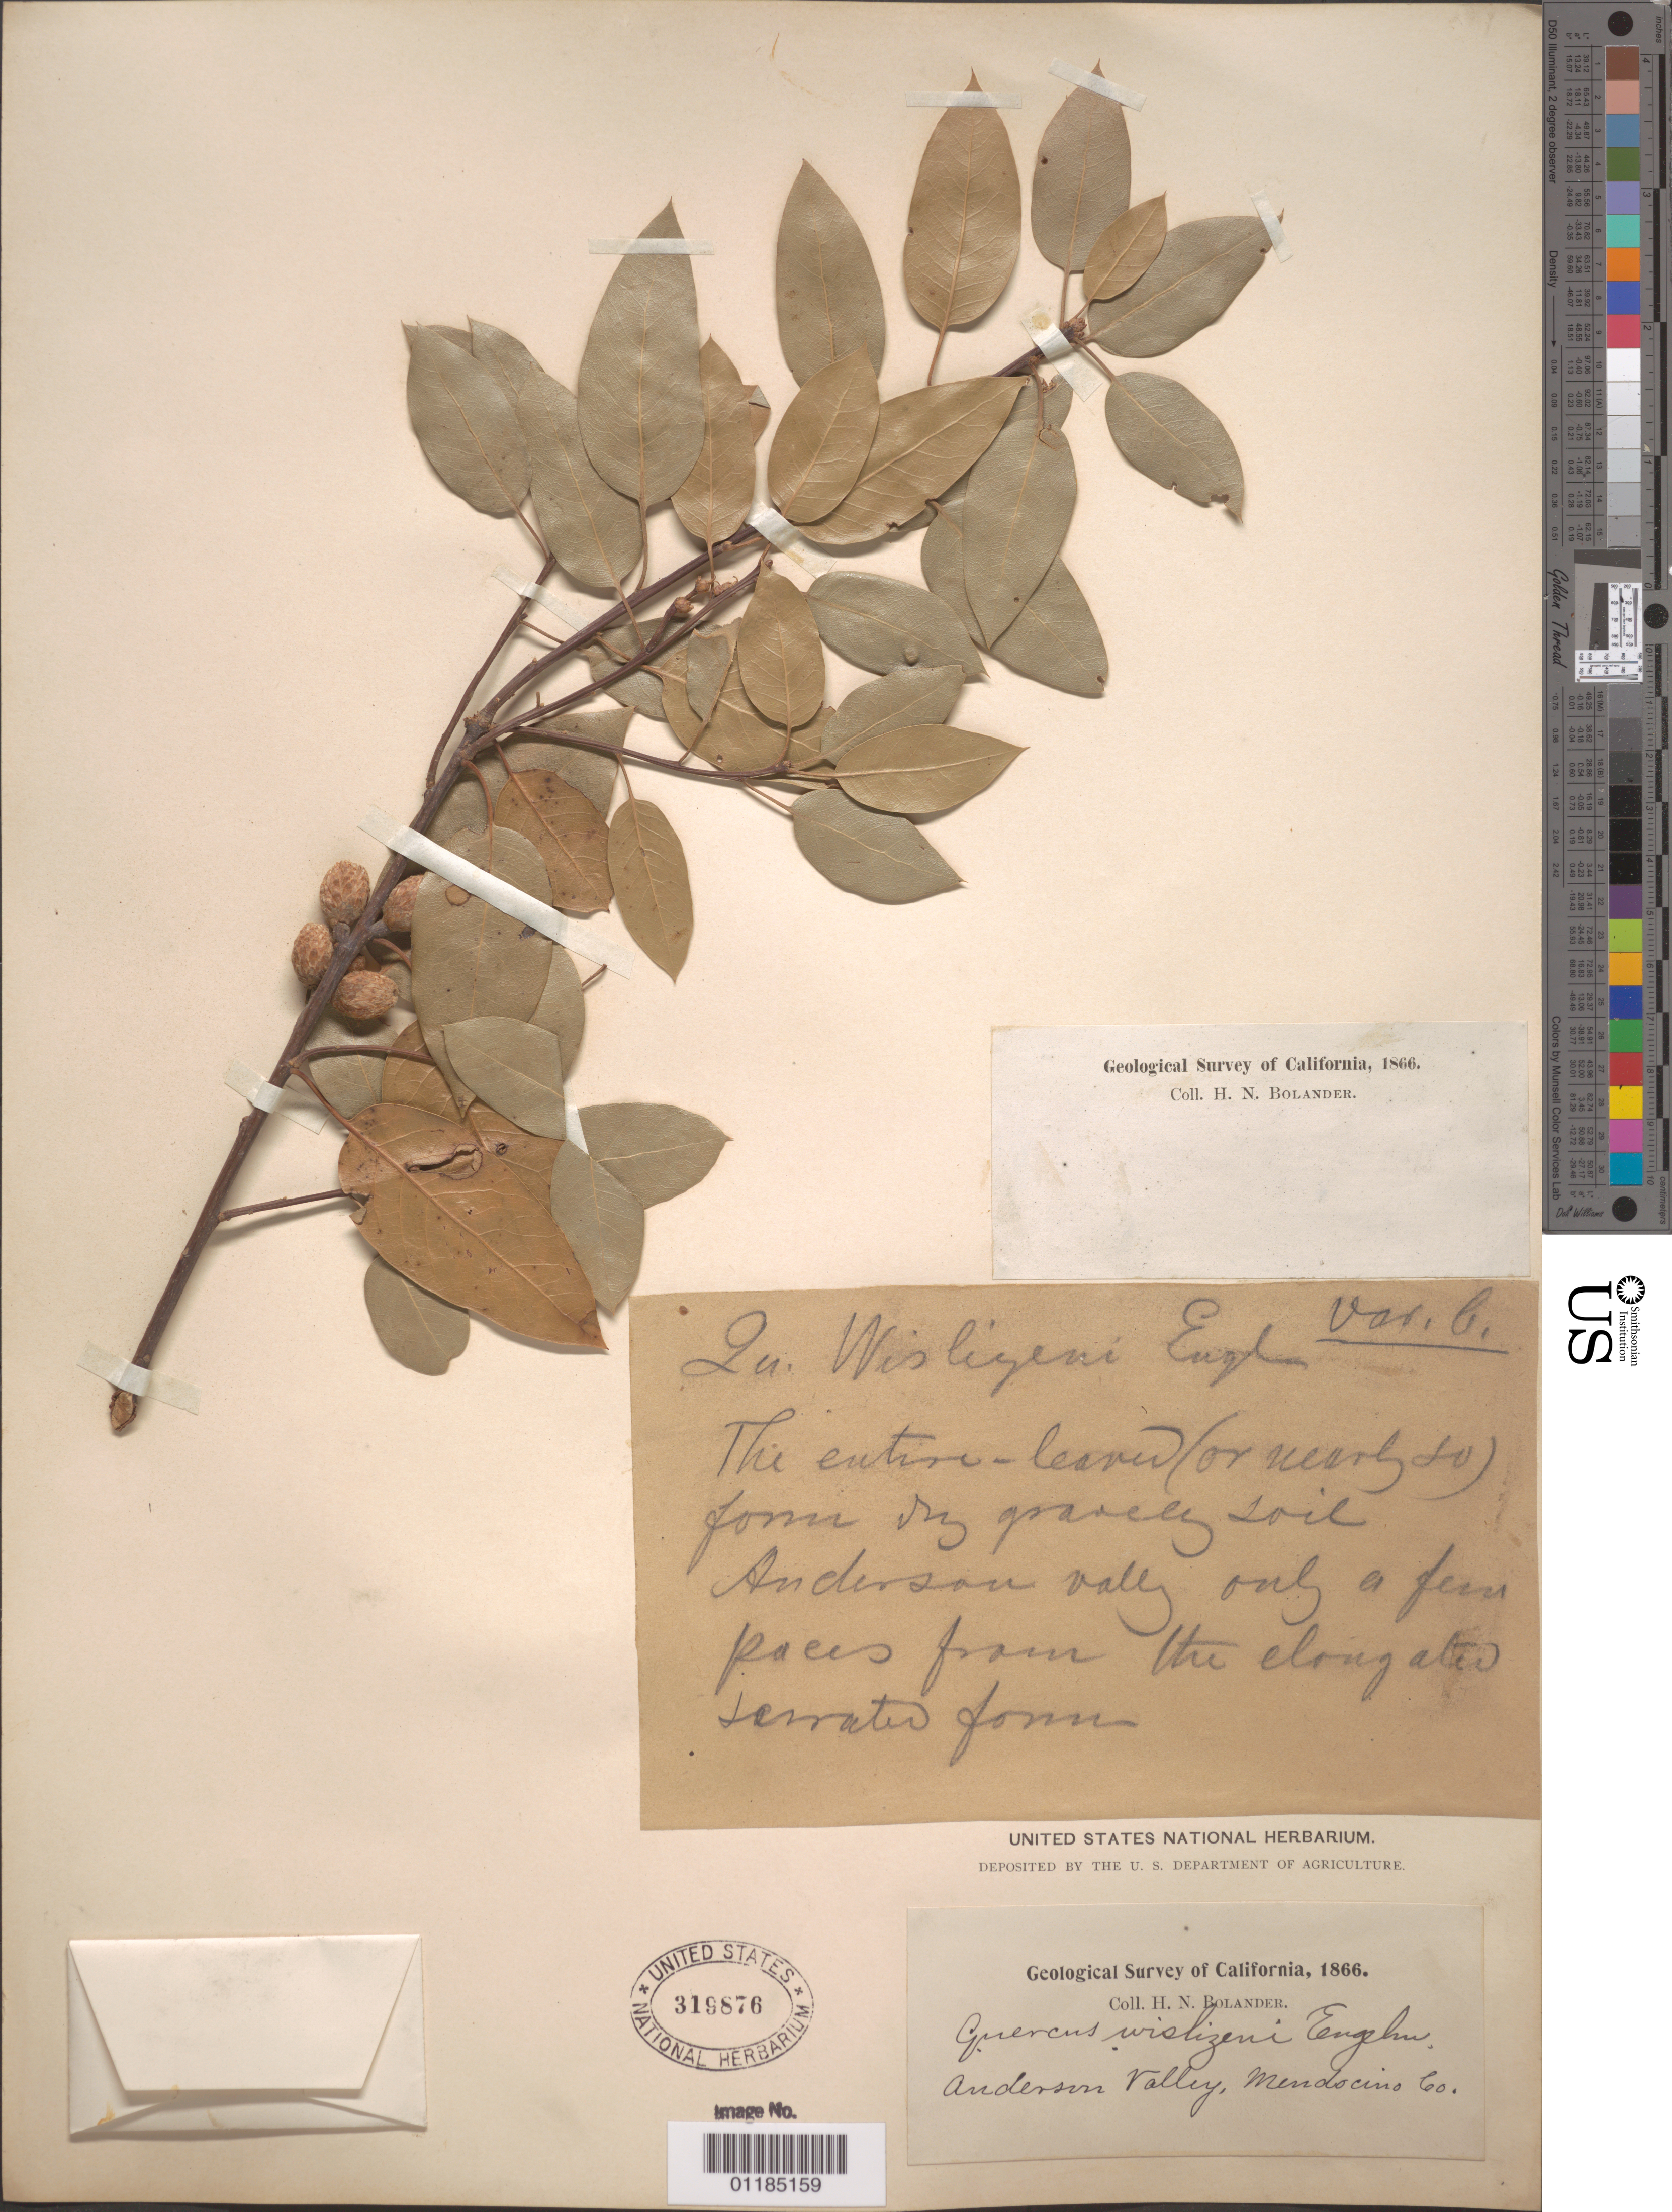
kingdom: Plantae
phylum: Tracheophyta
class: Magnoliopsida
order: Fagales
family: Fagaceae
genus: Quercus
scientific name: Quercus wislizeni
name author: A. DC.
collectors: H. Bolander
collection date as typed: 1866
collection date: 1866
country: United States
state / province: California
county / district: Mendocino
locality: Anderson Valley.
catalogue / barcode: US 319876